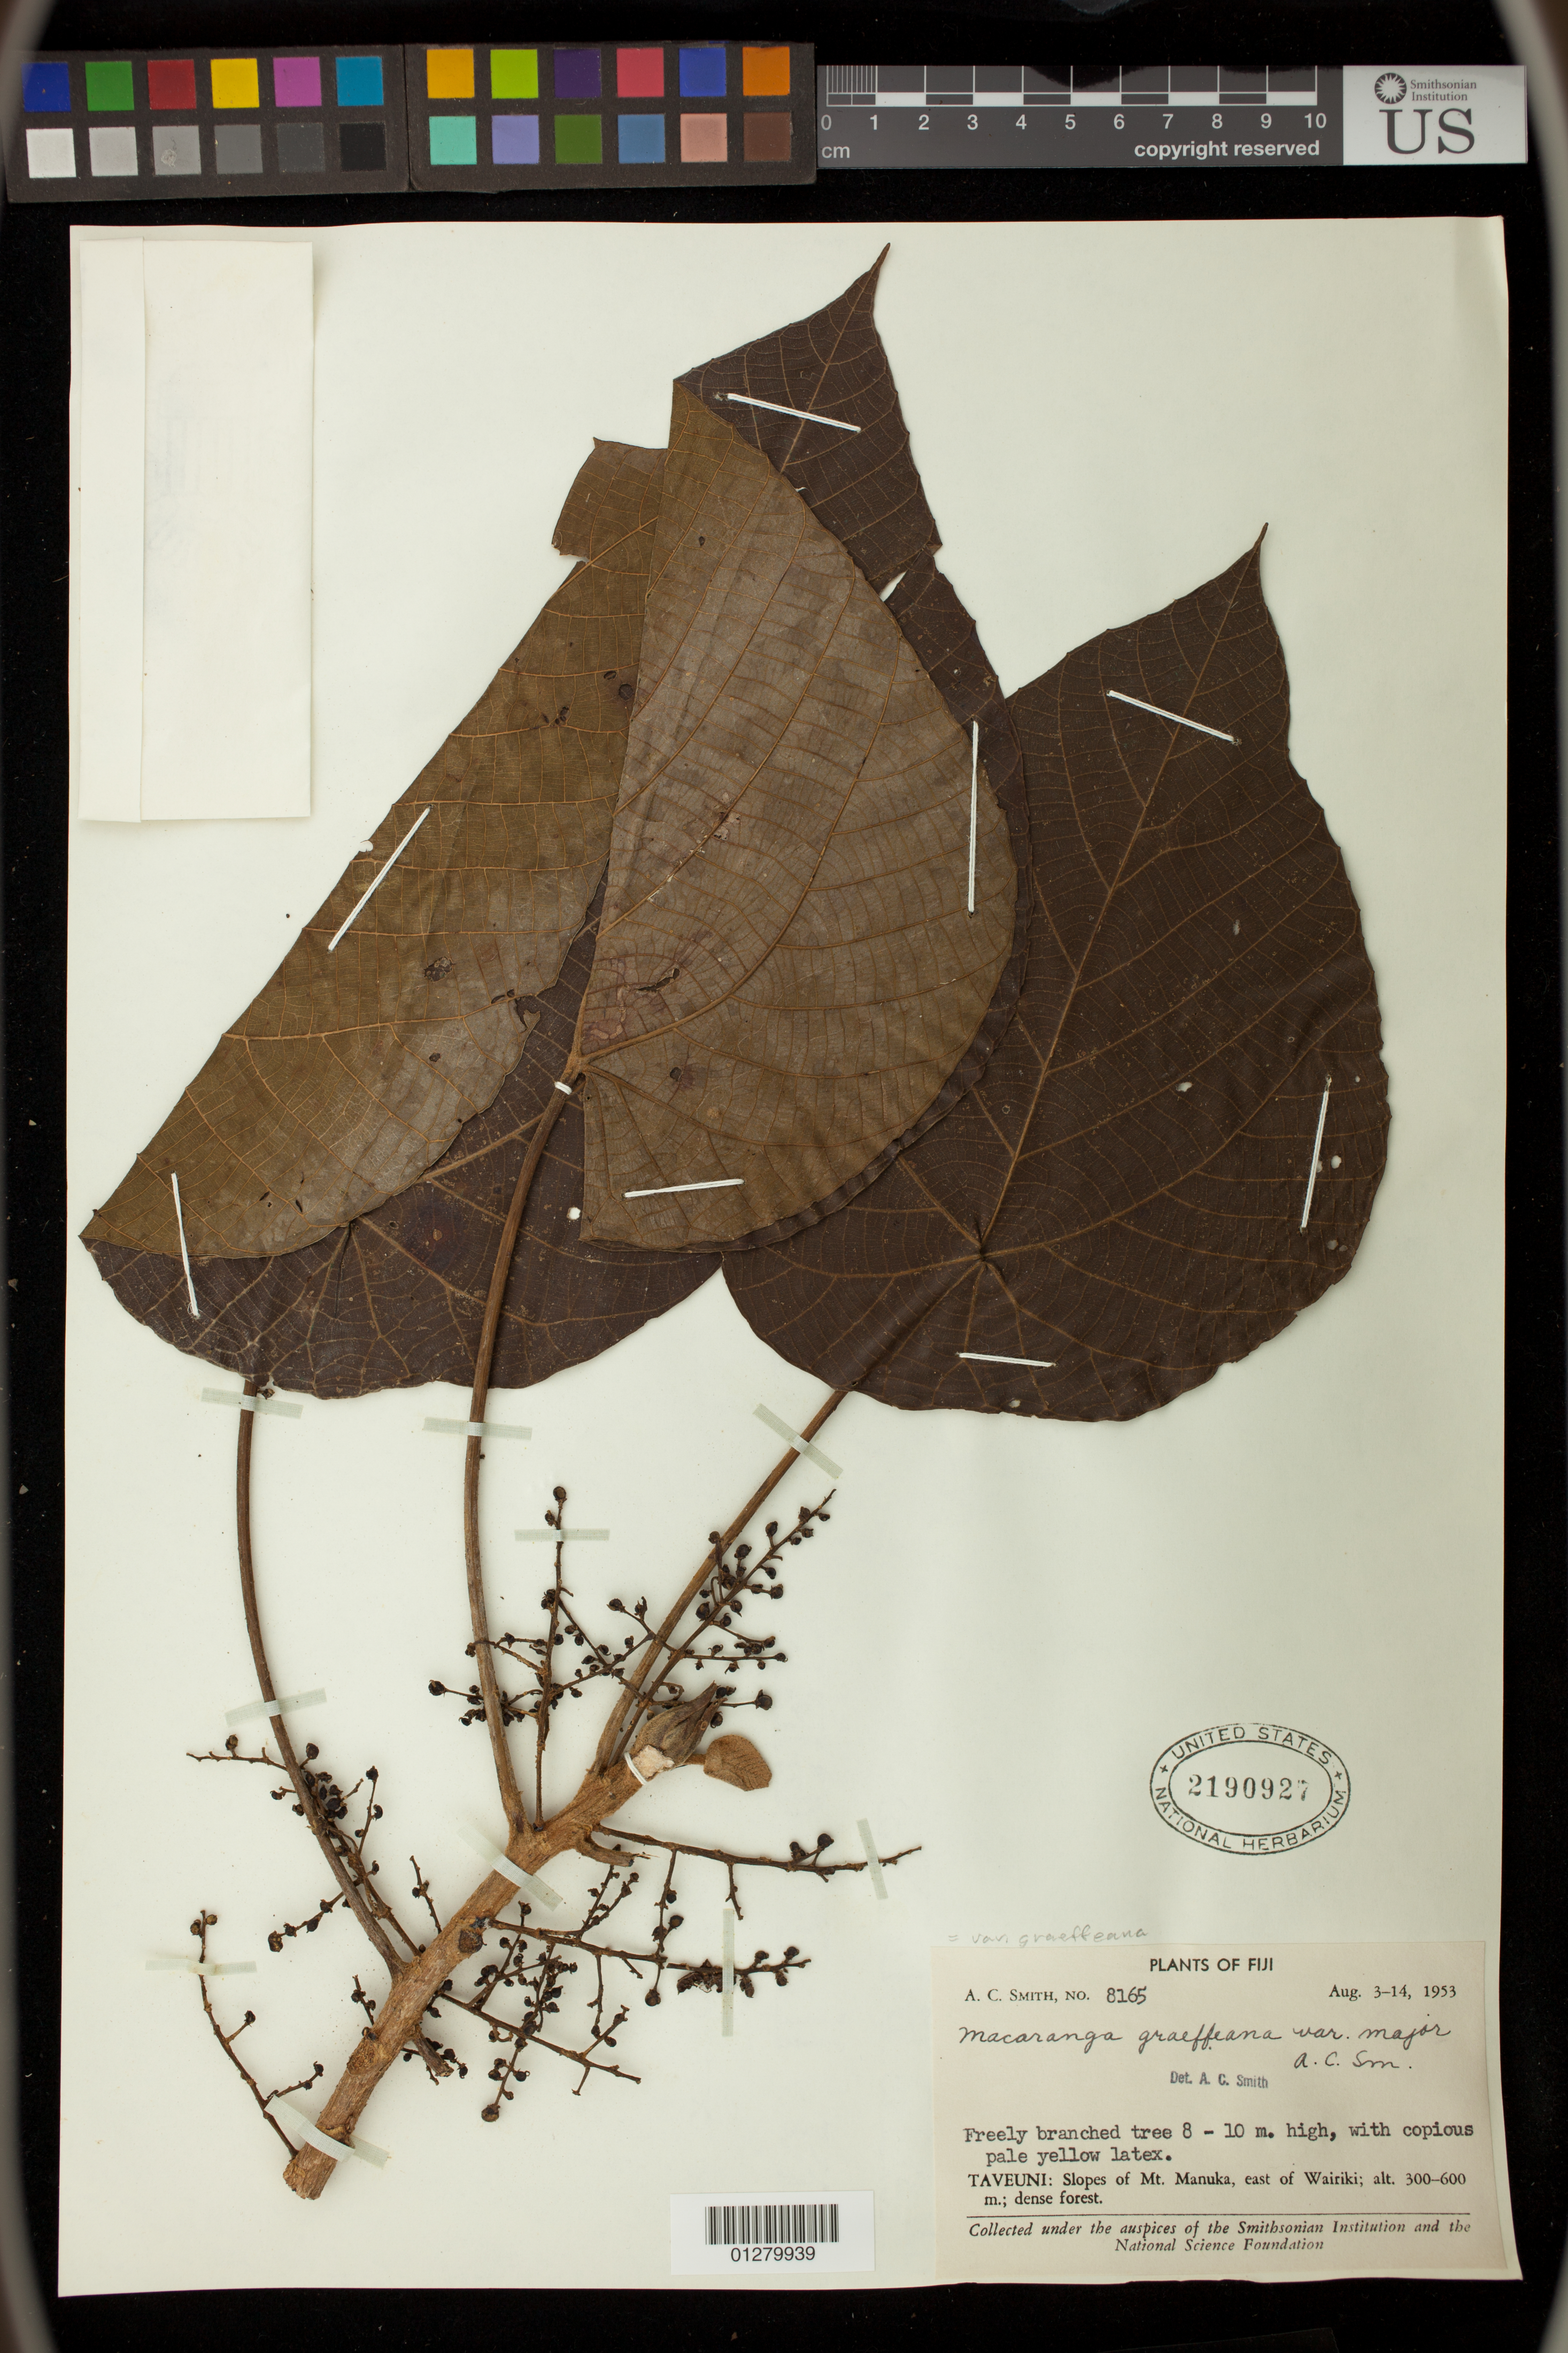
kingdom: Plantae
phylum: Tracheophyta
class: Magnoliopsida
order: Malpighiales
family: Euphorbiaceae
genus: Macaranga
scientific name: Macaranga graeffeana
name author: Pax & K. Hoffm.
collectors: A. C. Smith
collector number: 8165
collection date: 1953-08-03/1953-08-14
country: Fiji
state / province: Northern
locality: Taveuni: Slopes of Mt. Manuka, east of Wairiki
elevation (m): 300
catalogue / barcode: US 2190927